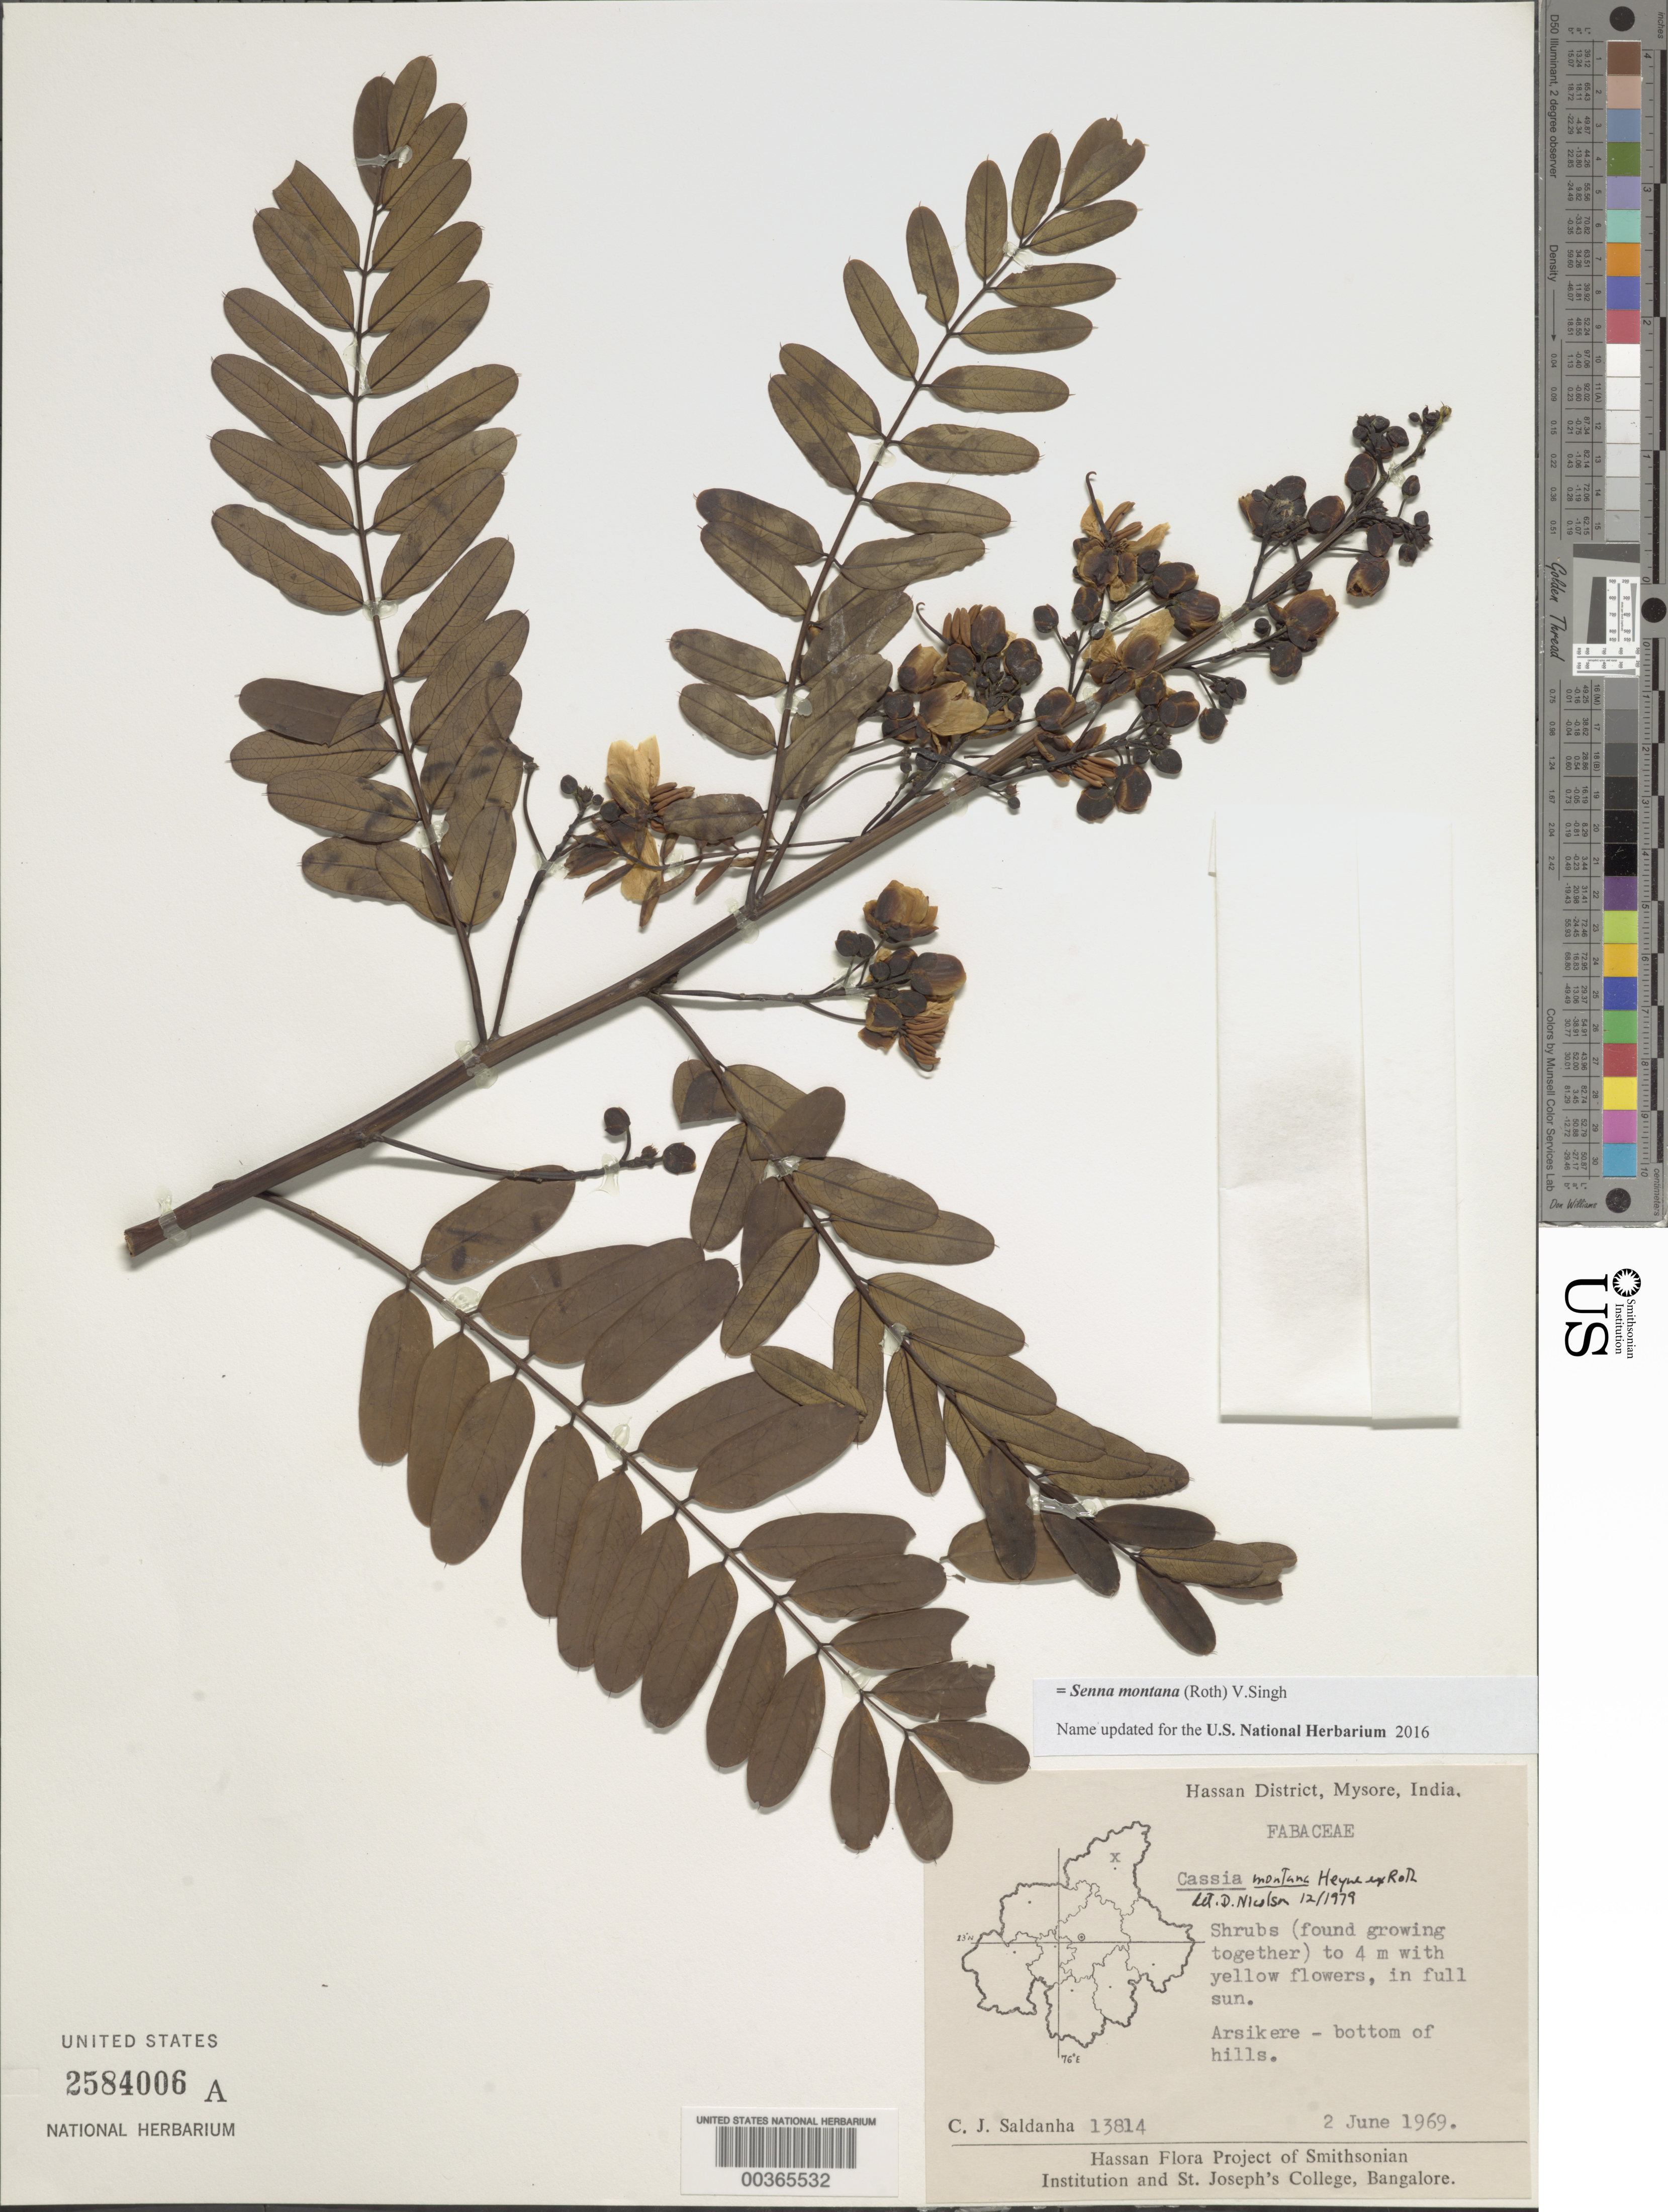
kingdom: Plantae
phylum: Tracheophyta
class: Magnoliopsida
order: Fabales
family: Fabaceae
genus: Senna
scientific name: Senna montana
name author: (Roth) V. Singh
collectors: C. J. Saldanha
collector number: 13814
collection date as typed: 02 Jun 1969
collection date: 1969-06-02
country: India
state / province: Karnataka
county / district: Hassan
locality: Arsikere, mysore state [mysore state = karnataka.]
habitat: Bottom of hills; in full sun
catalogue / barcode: US 2584006A